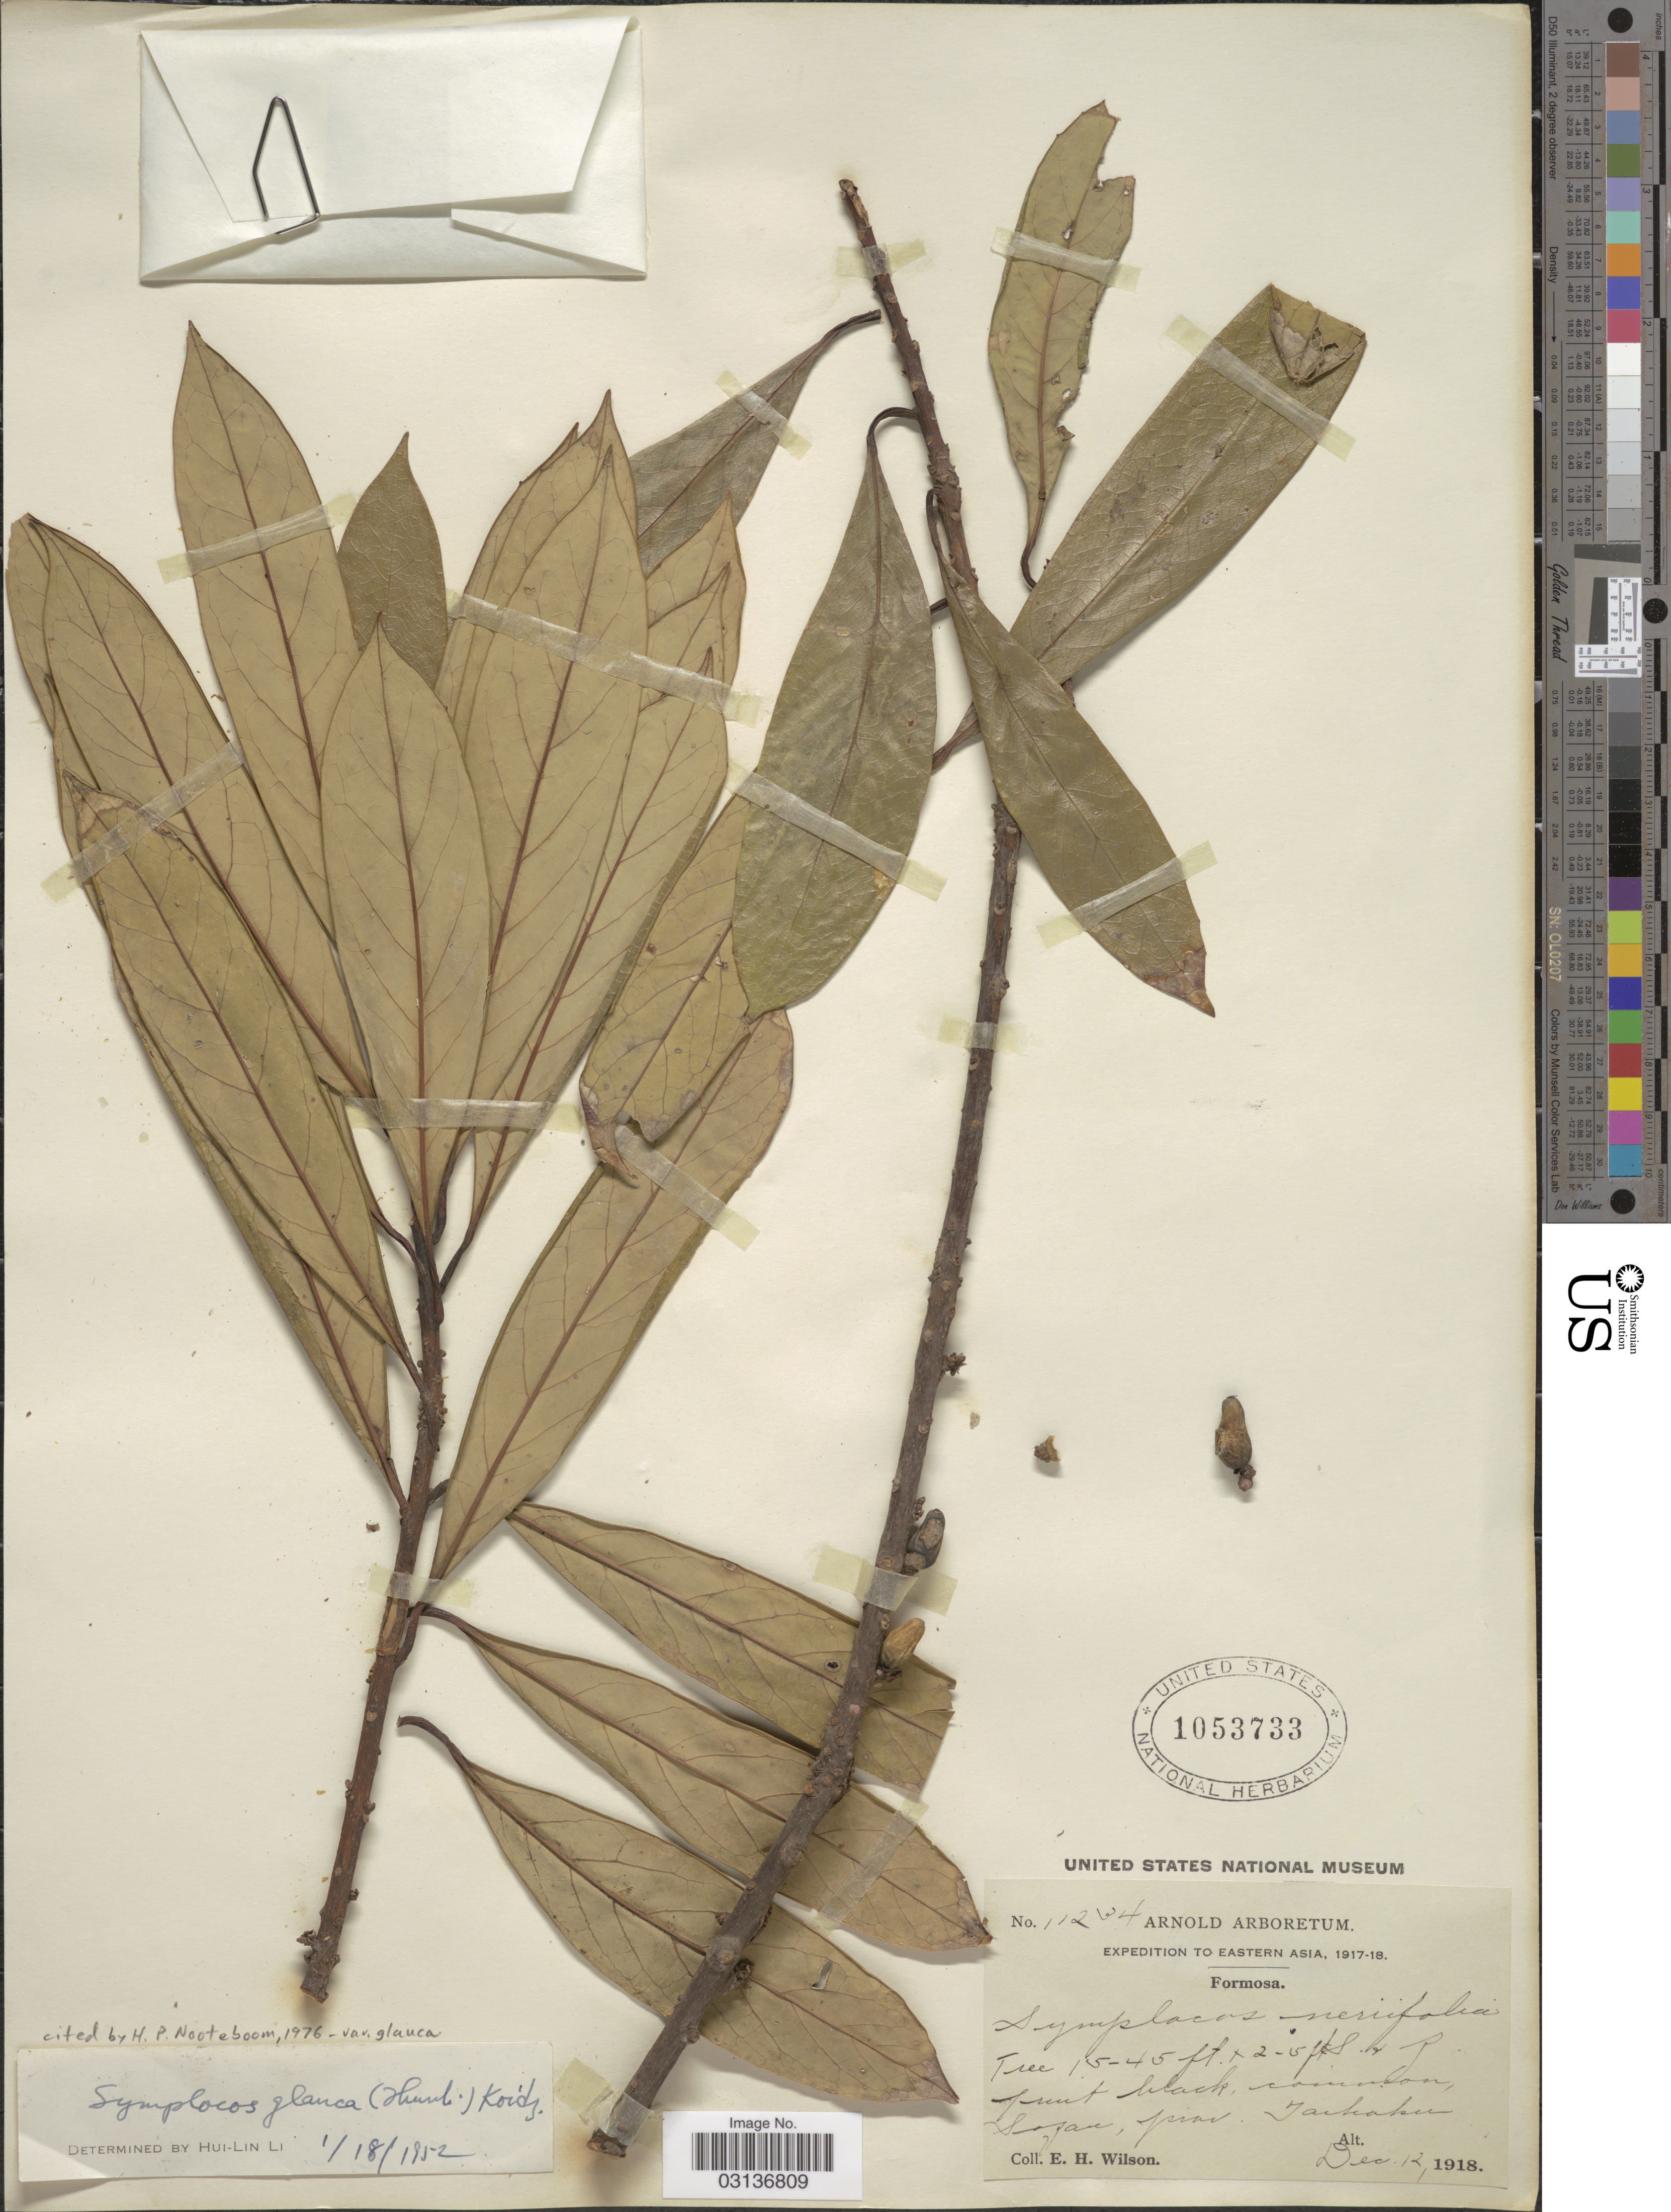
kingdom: Plantae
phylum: Tracheophyta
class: Magnoliopsida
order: Ericales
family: Symplocaceae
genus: Symplocos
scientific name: Symplocos lucida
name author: (Thurb.) Siebold & Zucc.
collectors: E. Wilson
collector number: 11234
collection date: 1918-12-12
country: Taiwan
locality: Eastern Asia. Formosa. Sogan, pia, Taihaku.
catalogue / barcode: US 1053733